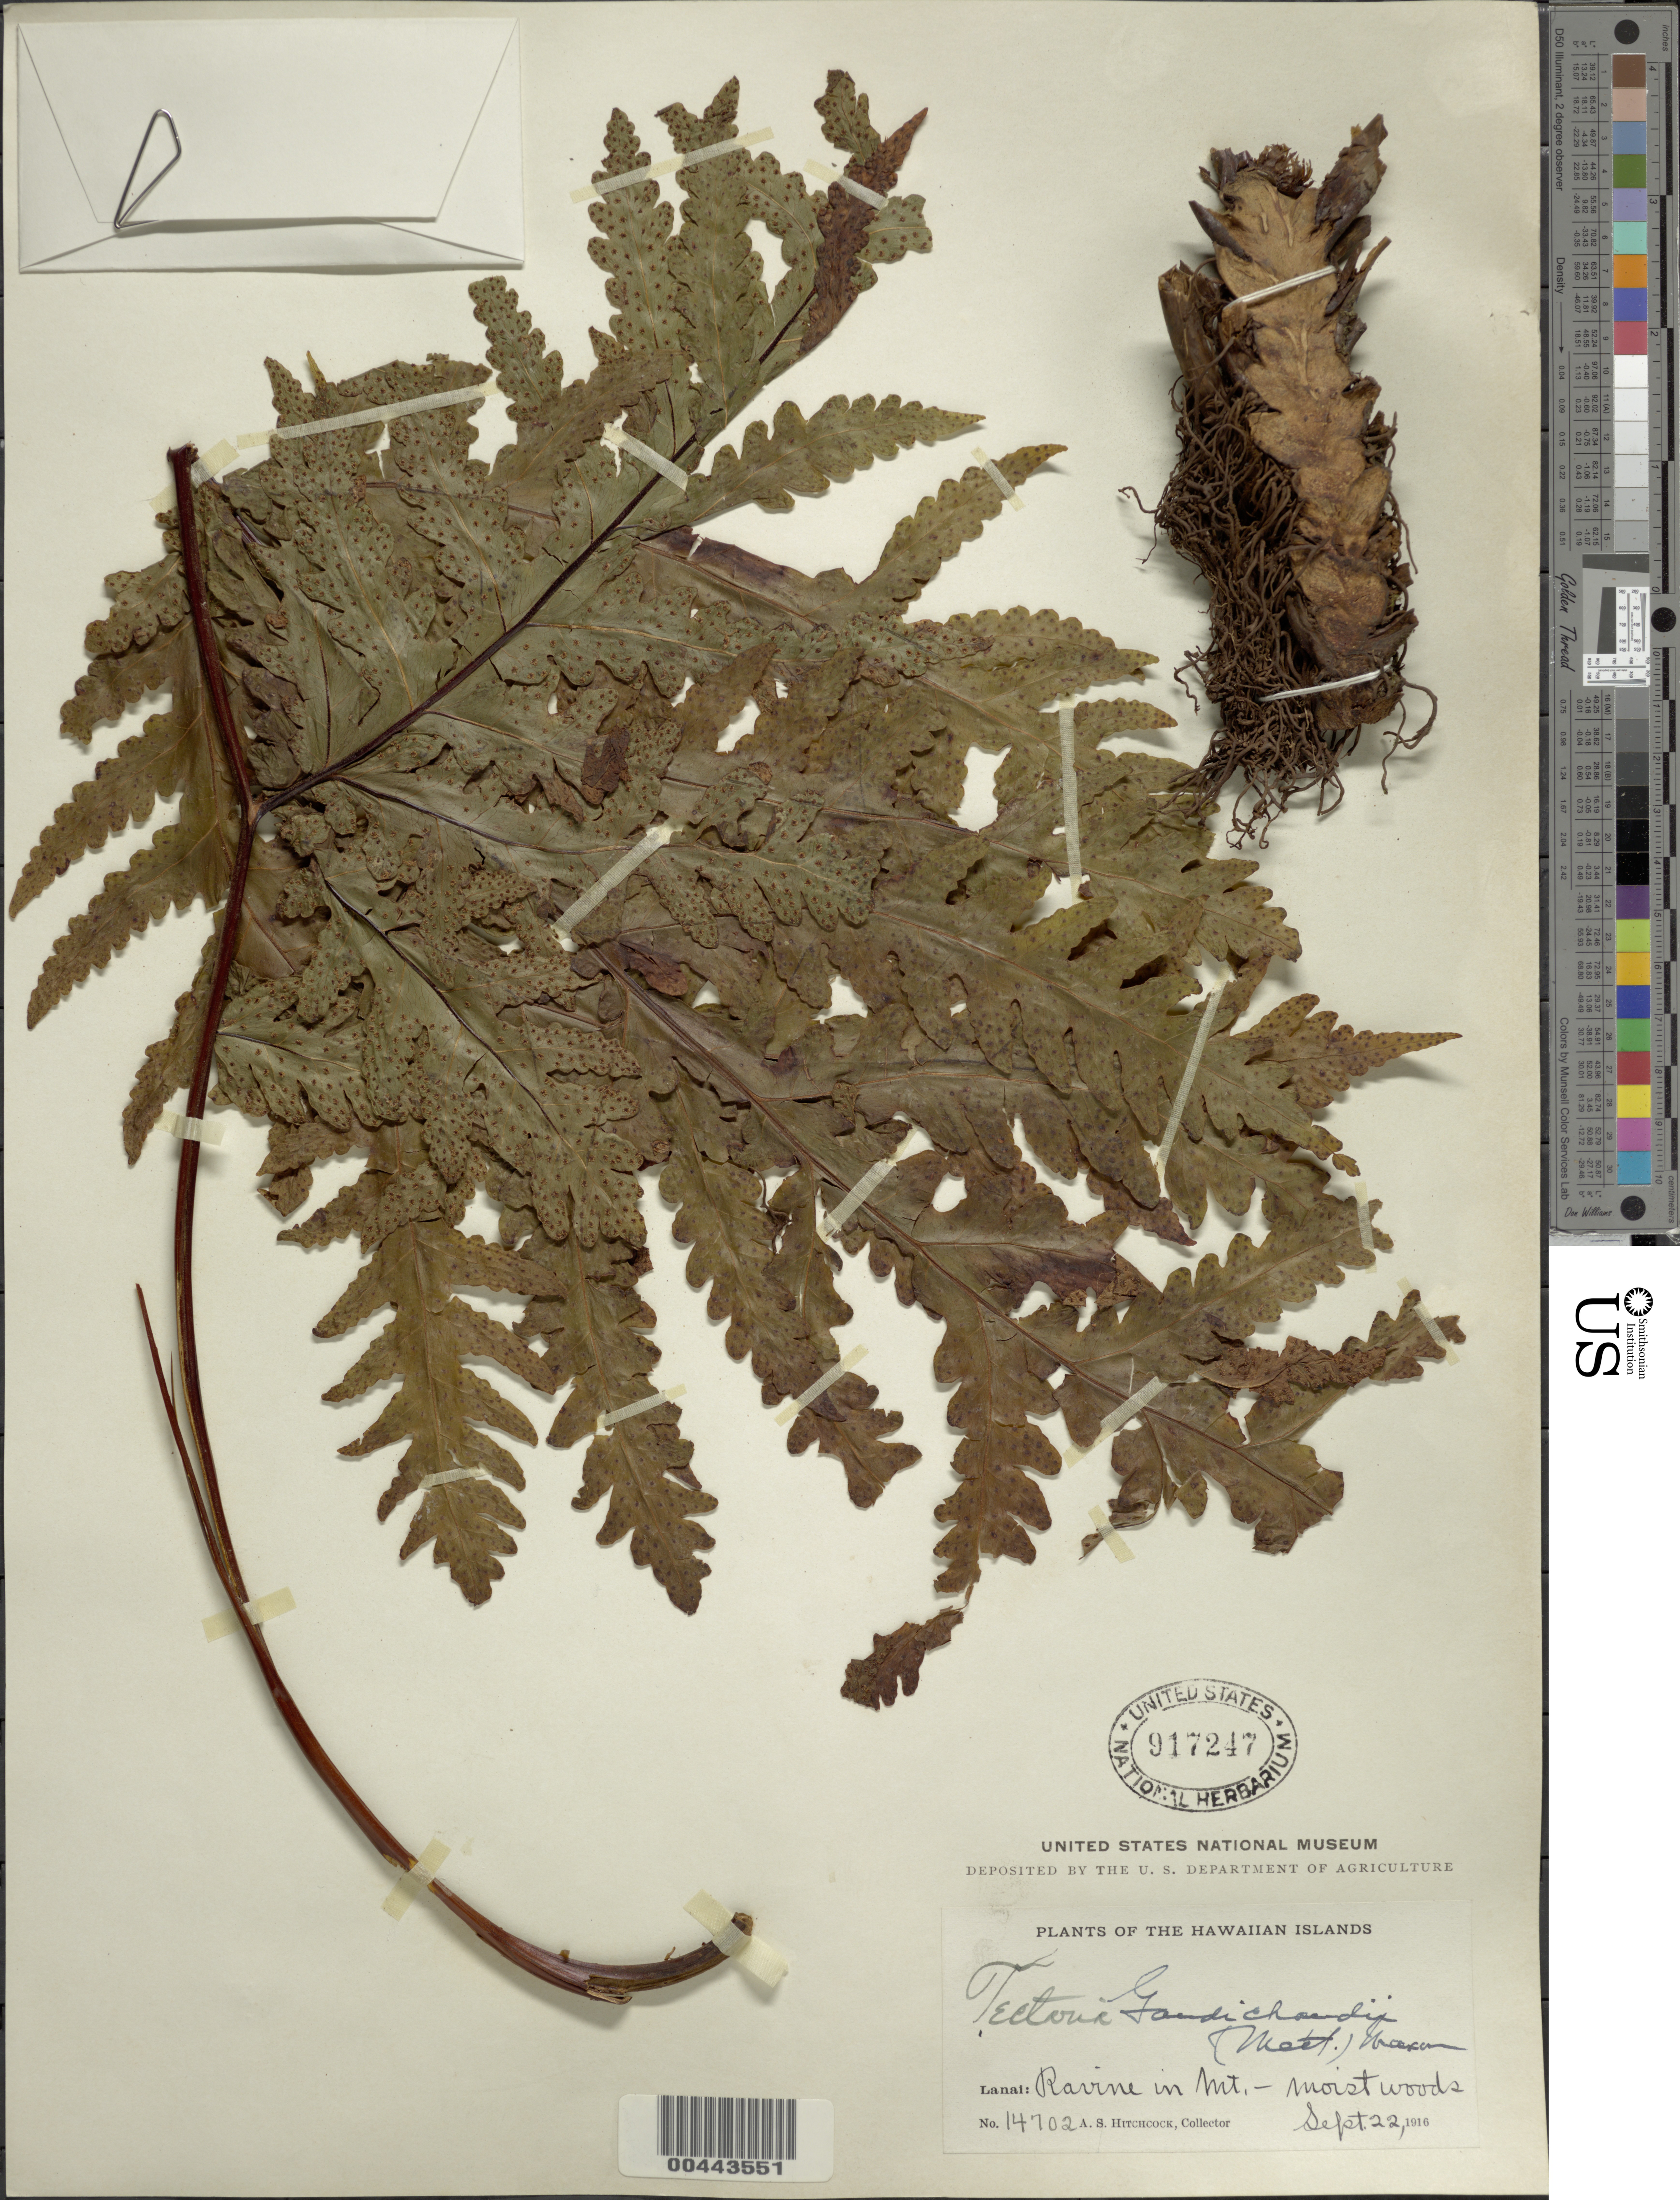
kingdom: Plantae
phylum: Tracheophyta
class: Polypodiopsida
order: Polypodiales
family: Tectariaceae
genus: Tectaria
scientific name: Tectaria gaudichaudii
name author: (Mett.) Maxon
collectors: A. S. Hitchcock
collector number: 14702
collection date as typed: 22 Sep 1916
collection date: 1916-09-22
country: United States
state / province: Hawaii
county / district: Maui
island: Lana'i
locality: Ravine in Mt.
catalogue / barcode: US 917247